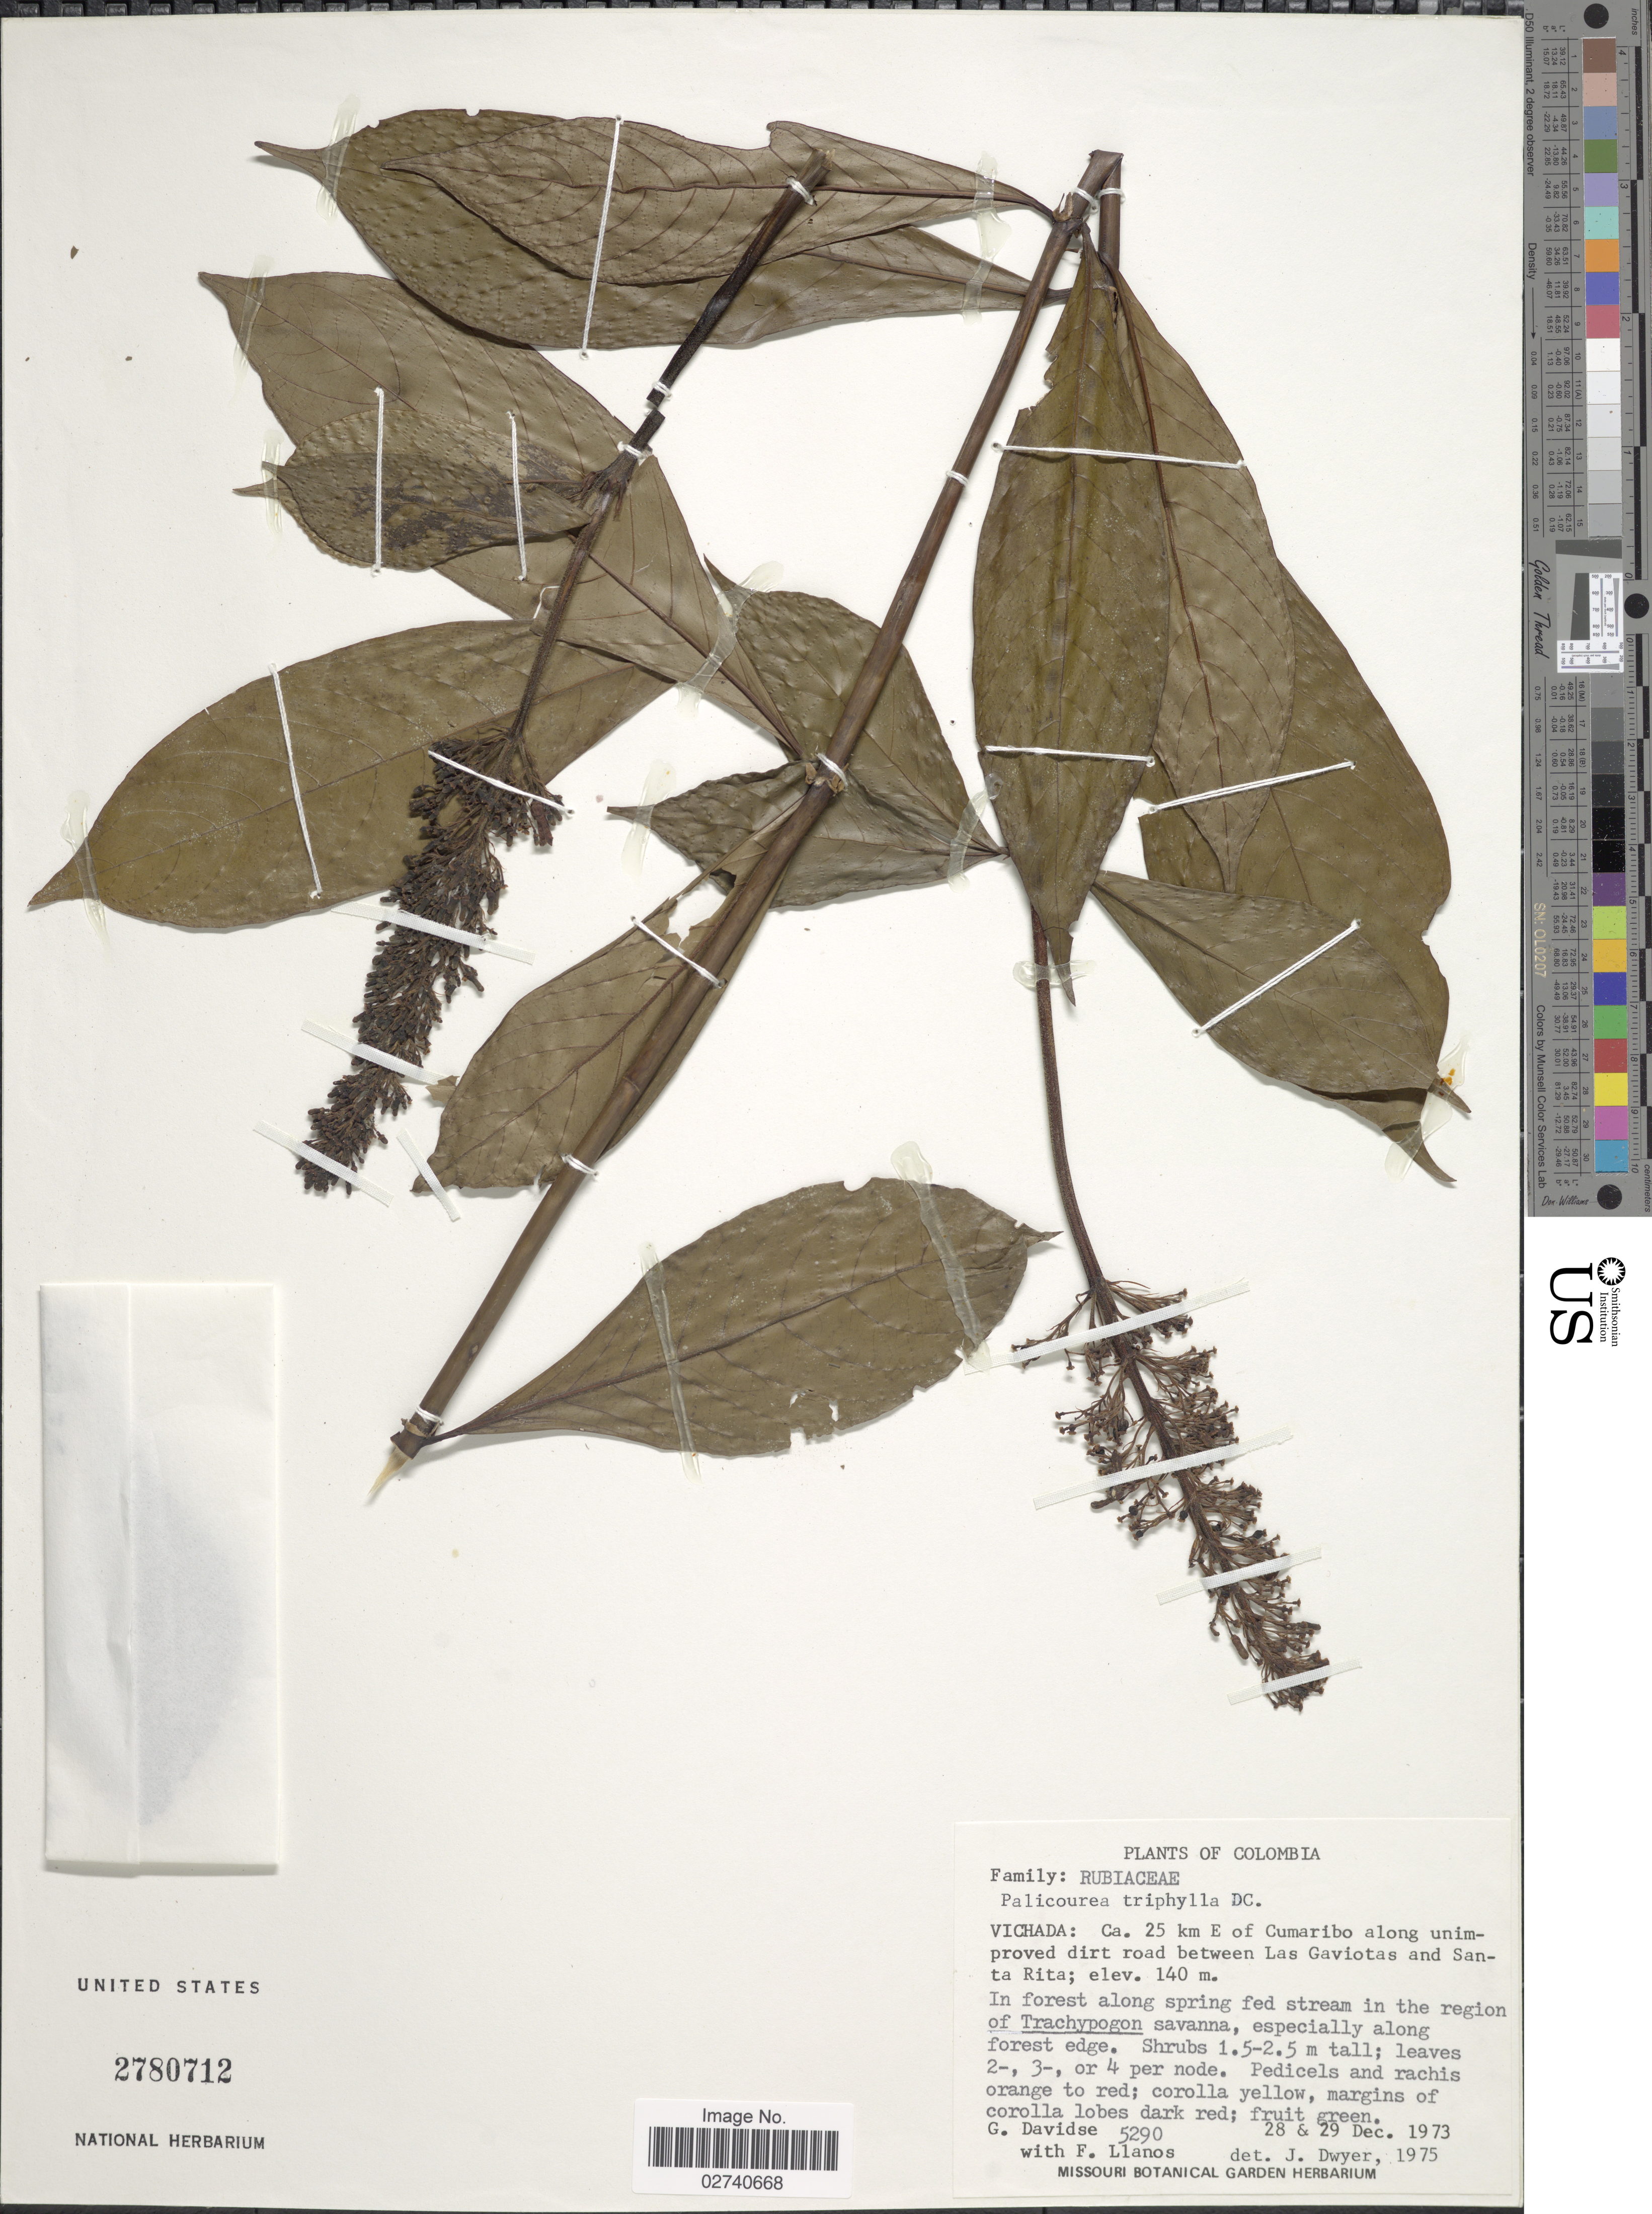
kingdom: Plantae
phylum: Tracheophyta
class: Magnoliopsida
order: Gentianales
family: Rubiaceae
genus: Palicourea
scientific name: Palicourea triphylla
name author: DC.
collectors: G. Davidse & F. Llanos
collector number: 5290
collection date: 1973-12-28/1973-12-29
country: Colombia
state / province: Vichada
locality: Ca. 25 km E of Cumaribo along unimproved dirt road between Las Gaviotas and Santa Rita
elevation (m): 140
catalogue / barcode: US 2780712